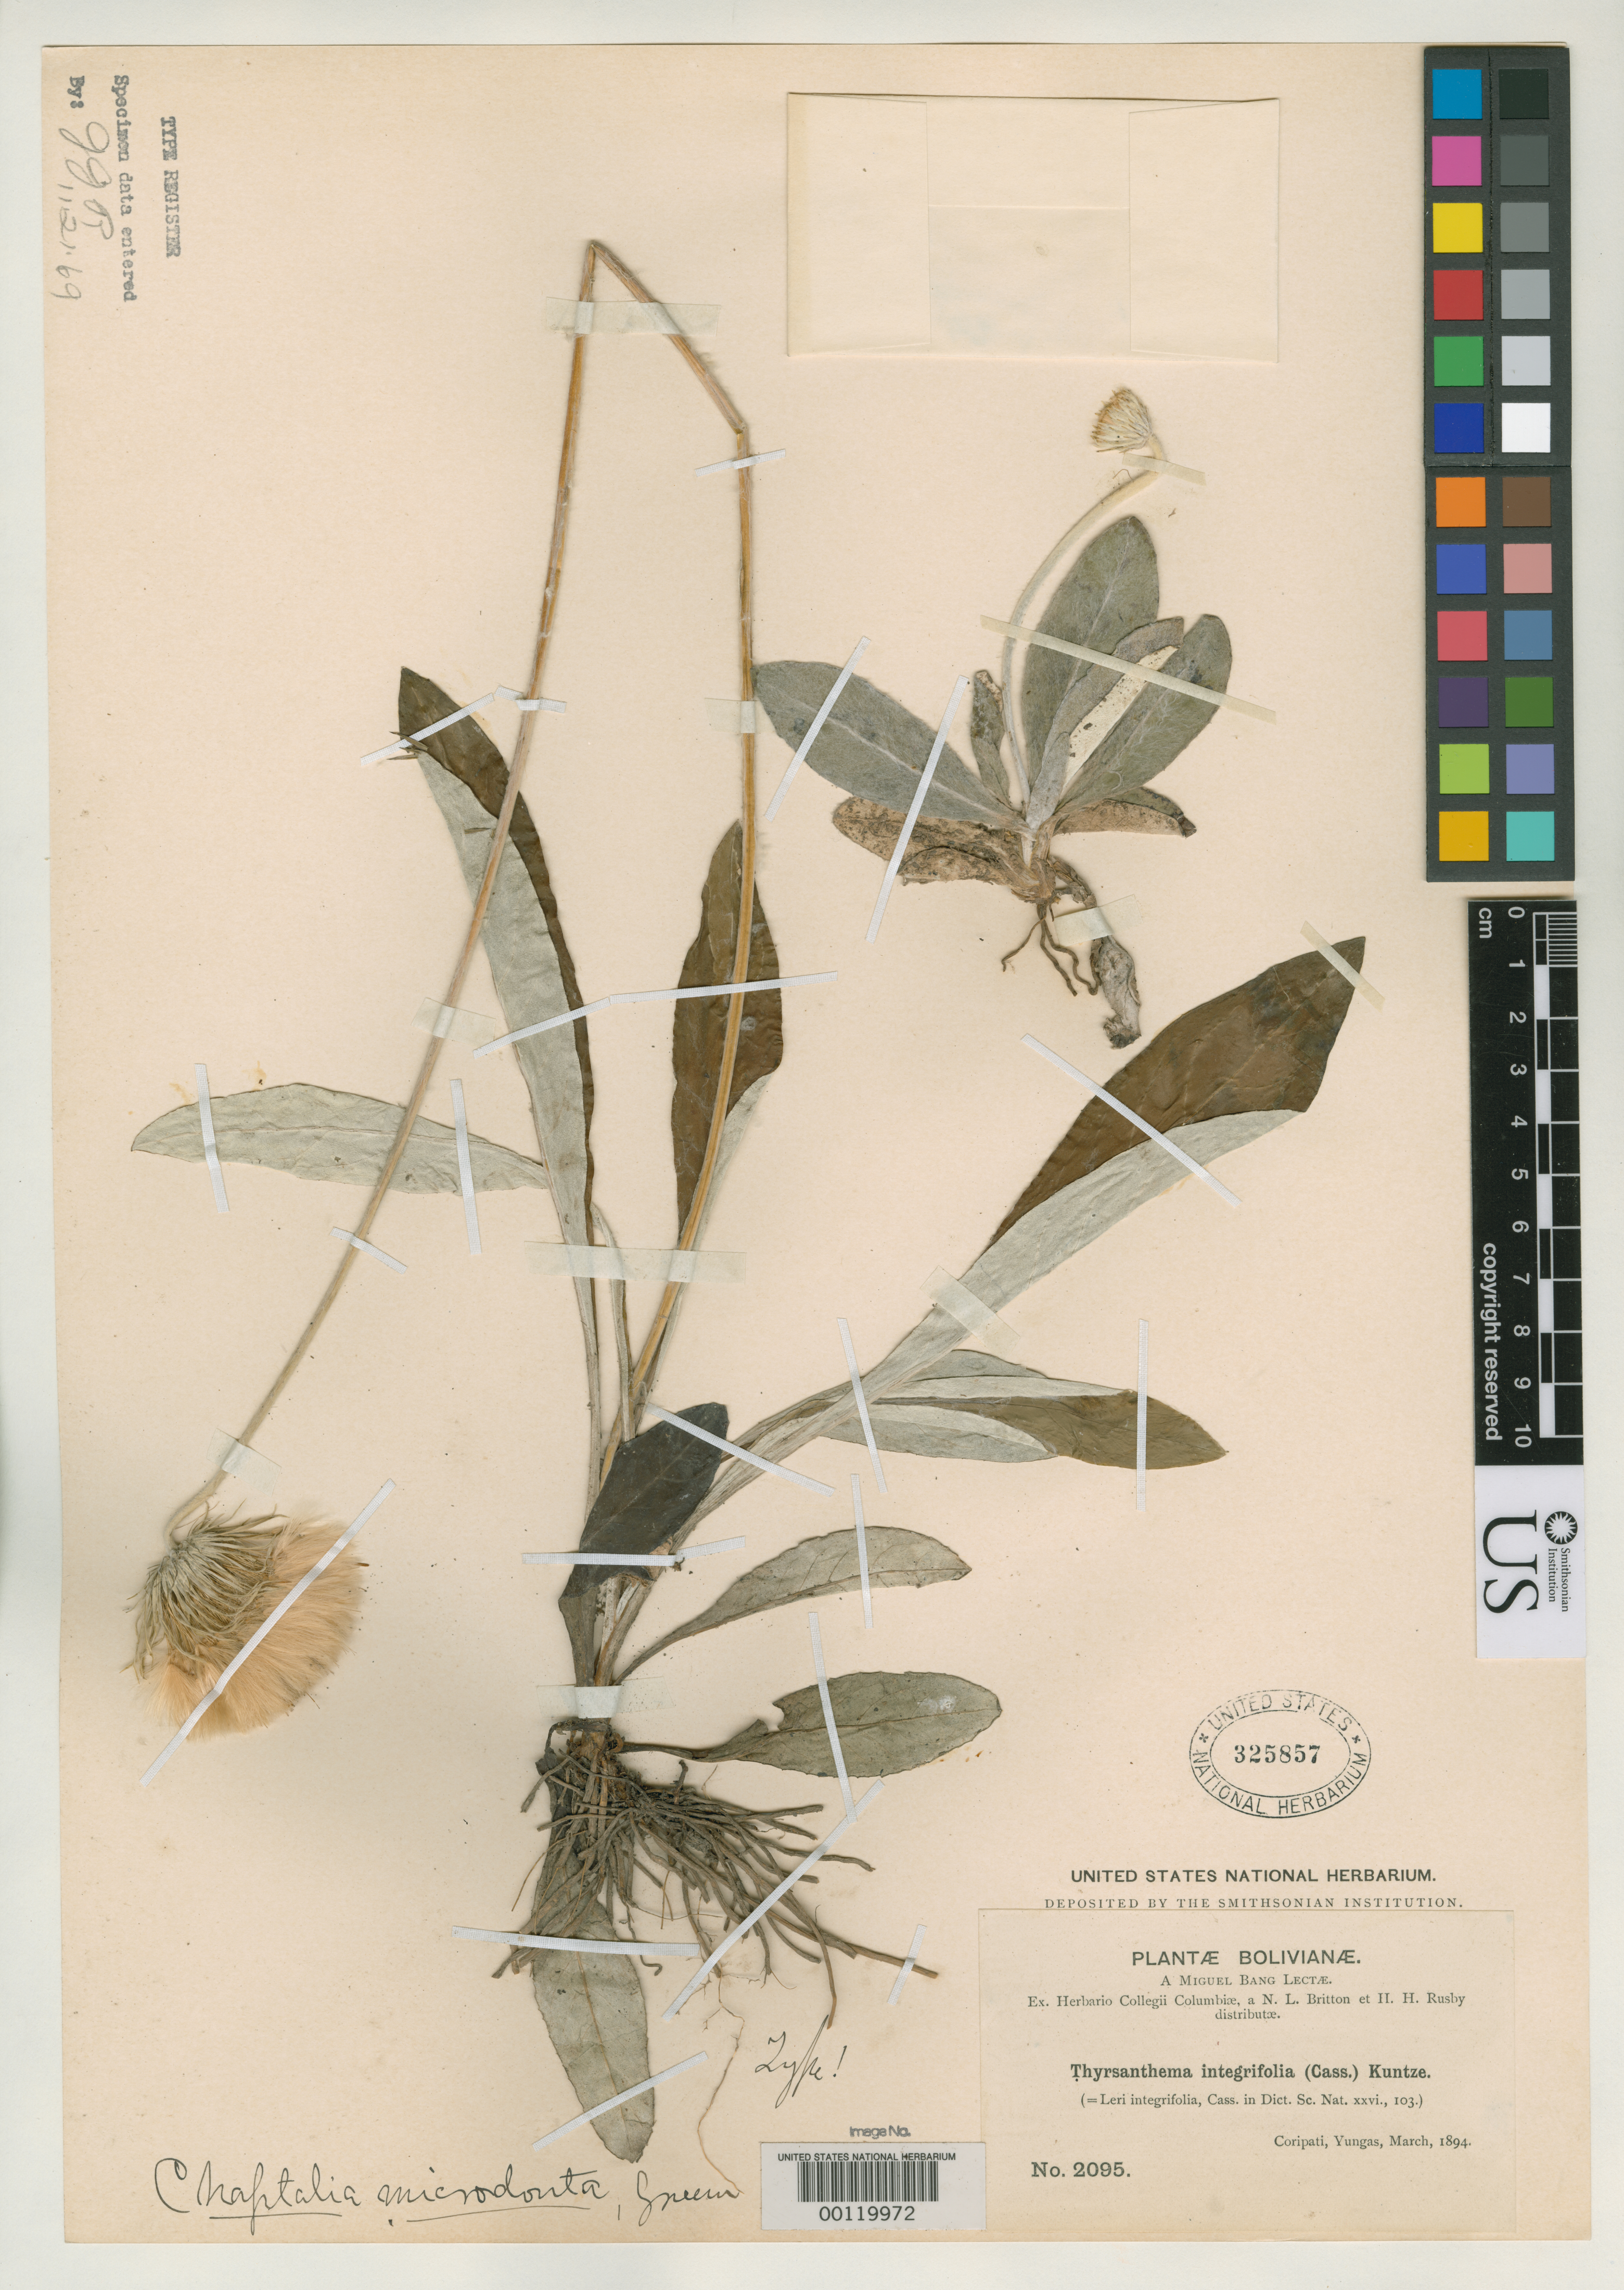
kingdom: Plantae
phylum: Tracheophyta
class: Magnoliopsida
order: Asterales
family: Asteraceae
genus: Chaptalia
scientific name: Chaptalia microdonta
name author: Greene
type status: Holotype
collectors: M. Bang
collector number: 2095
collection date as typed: Mar 1894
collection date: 1894-03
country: Bolivia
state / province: La Paz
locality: Coripati, Yungas.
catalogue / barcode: US 325857